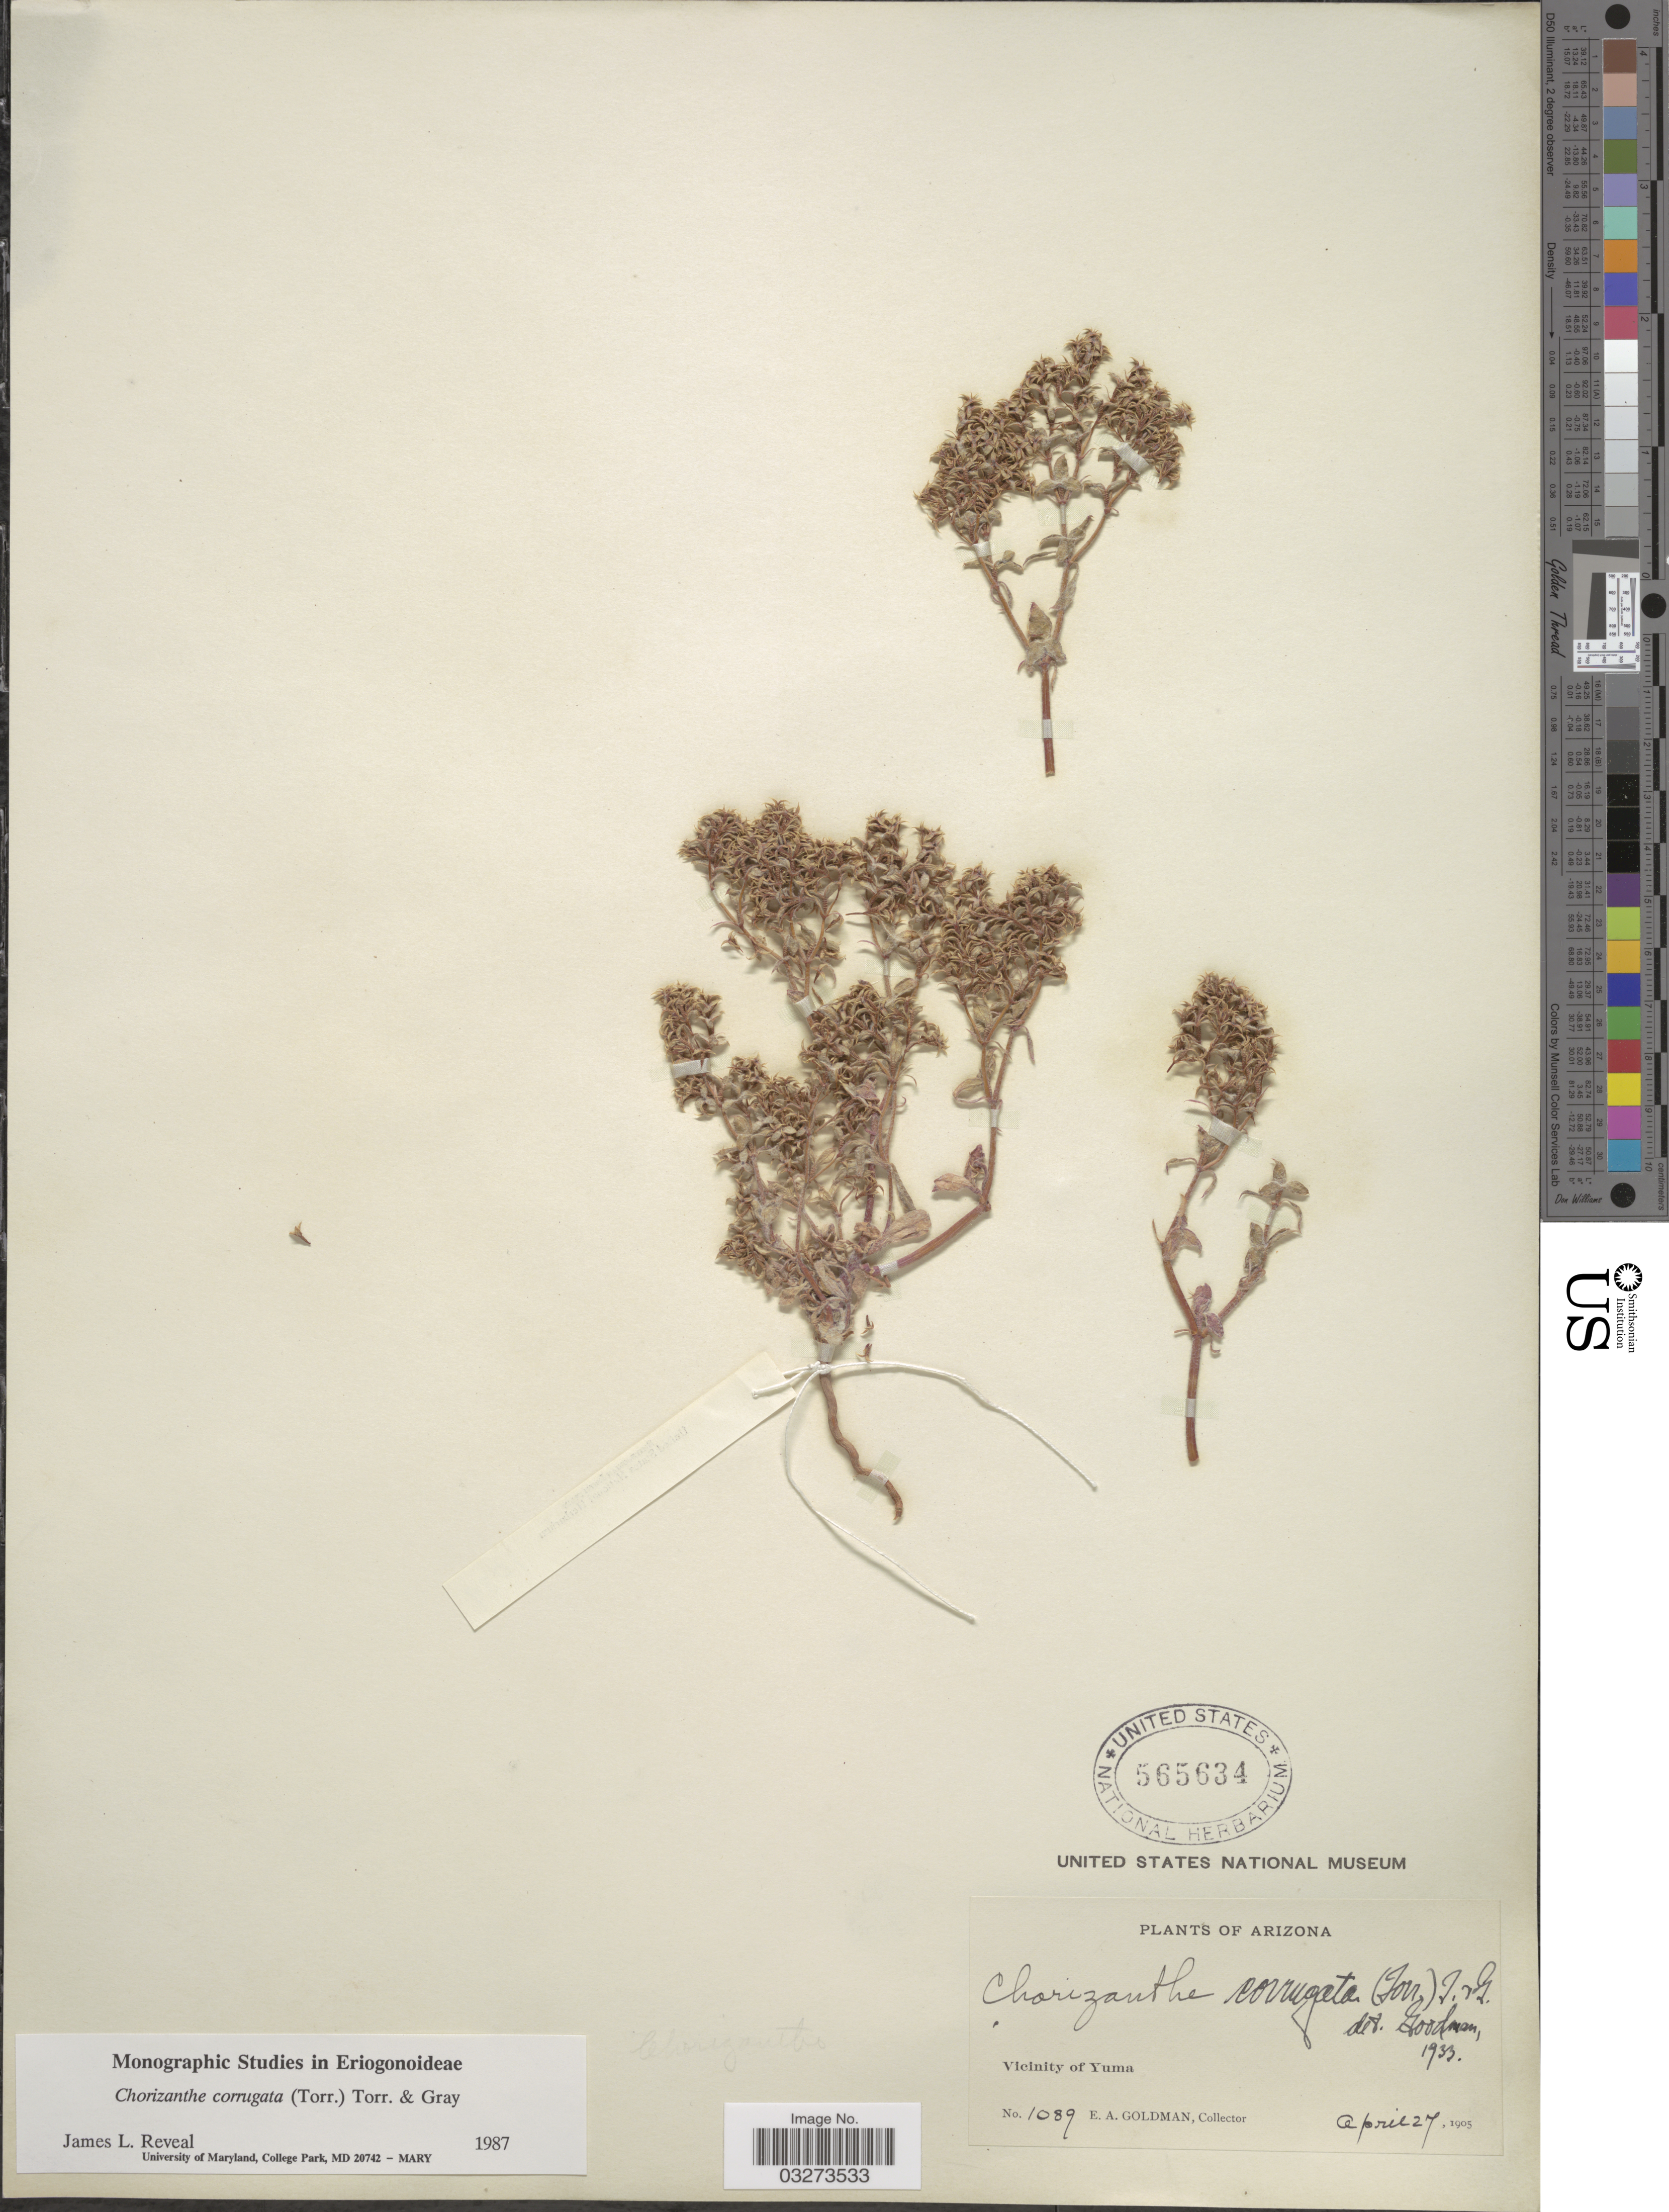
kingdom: Plantae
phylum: Tracheophyta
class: Magnoliopsida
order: Caryophyllales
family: Polygonaceae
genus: Chorizanthe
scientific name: Chorizanthe corrugata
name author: Torr. & A. Gray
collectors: E. A. Goldman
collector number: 1089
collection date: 1905-04-27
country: United States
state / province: Arizona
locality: Vicinity of Yuma.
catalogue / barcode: US 565634